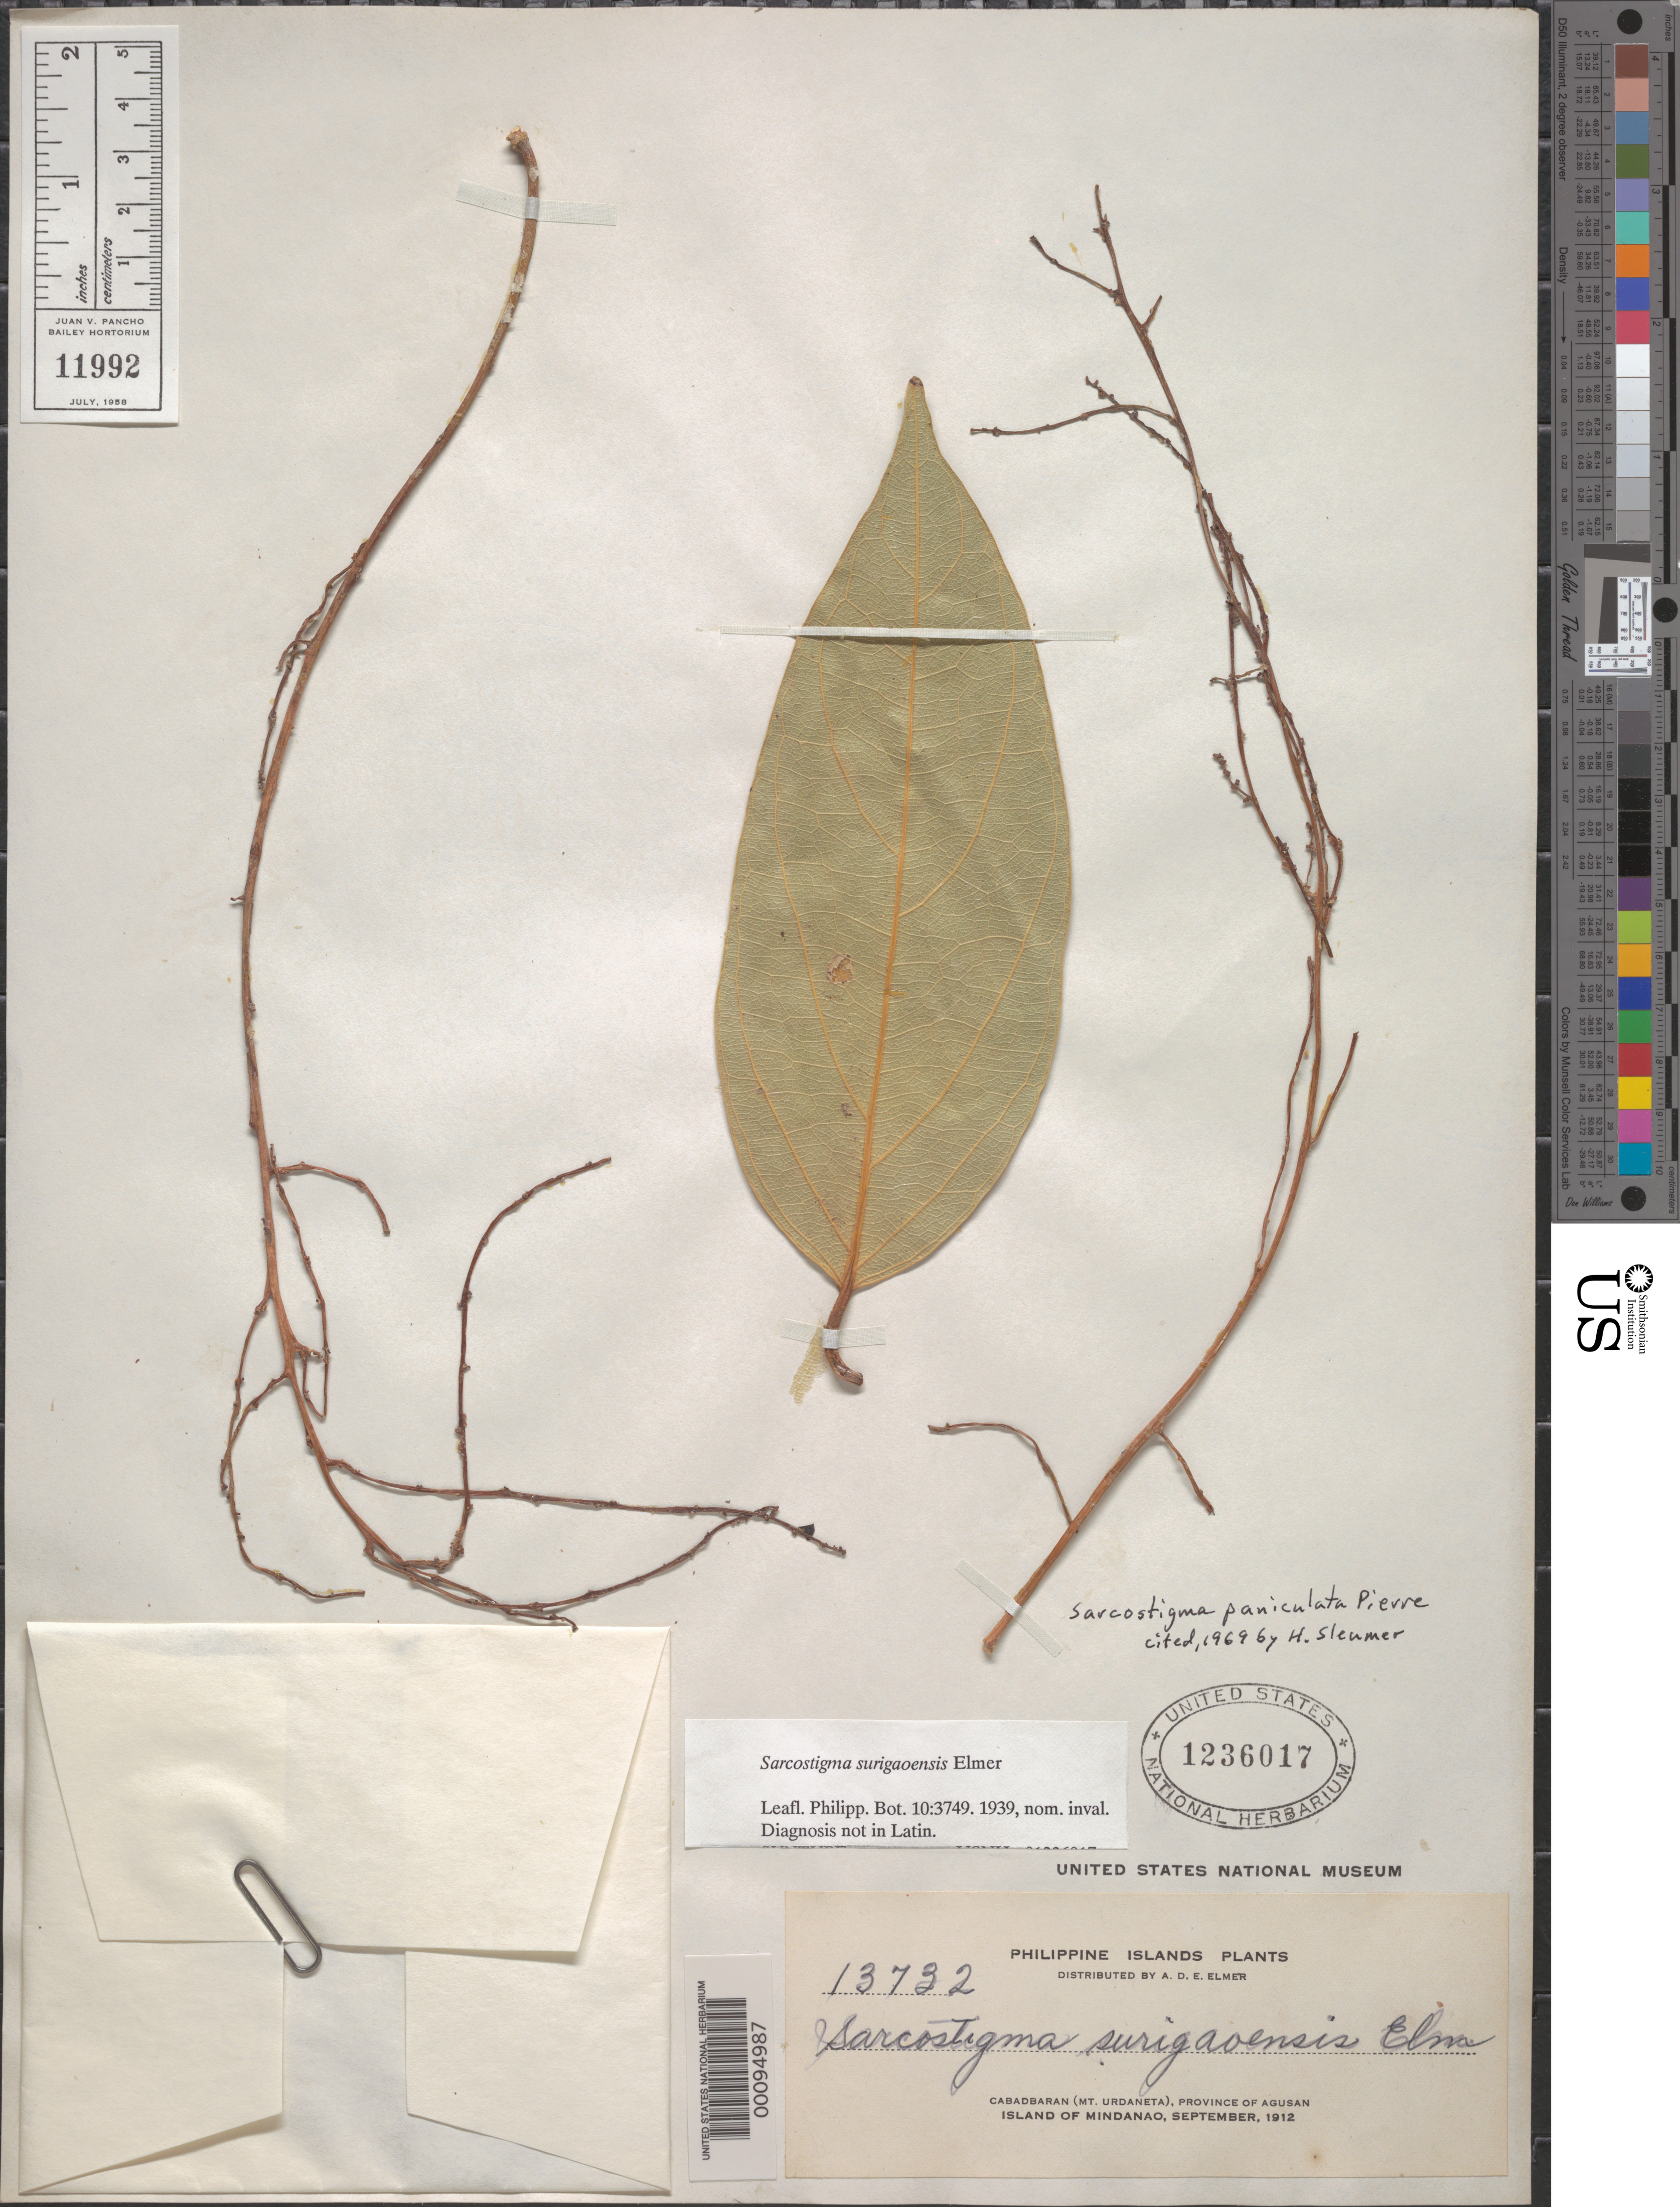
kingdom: Plantae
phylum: Tracheophyta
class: Magnoliopsida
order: Icacinales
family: Icacinaceae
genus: Sarcostigma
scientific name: Sarcostigma surigaoensis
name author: Elmer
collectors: A. D. E. Elmer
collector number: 13732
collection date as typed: Sep 1912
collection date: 1912-09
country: Philippines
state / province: Caraga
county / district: Agusan del Norte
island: Mindanao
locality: Cabadbaran, Mt. Urdaneta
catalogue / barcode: US 1236017